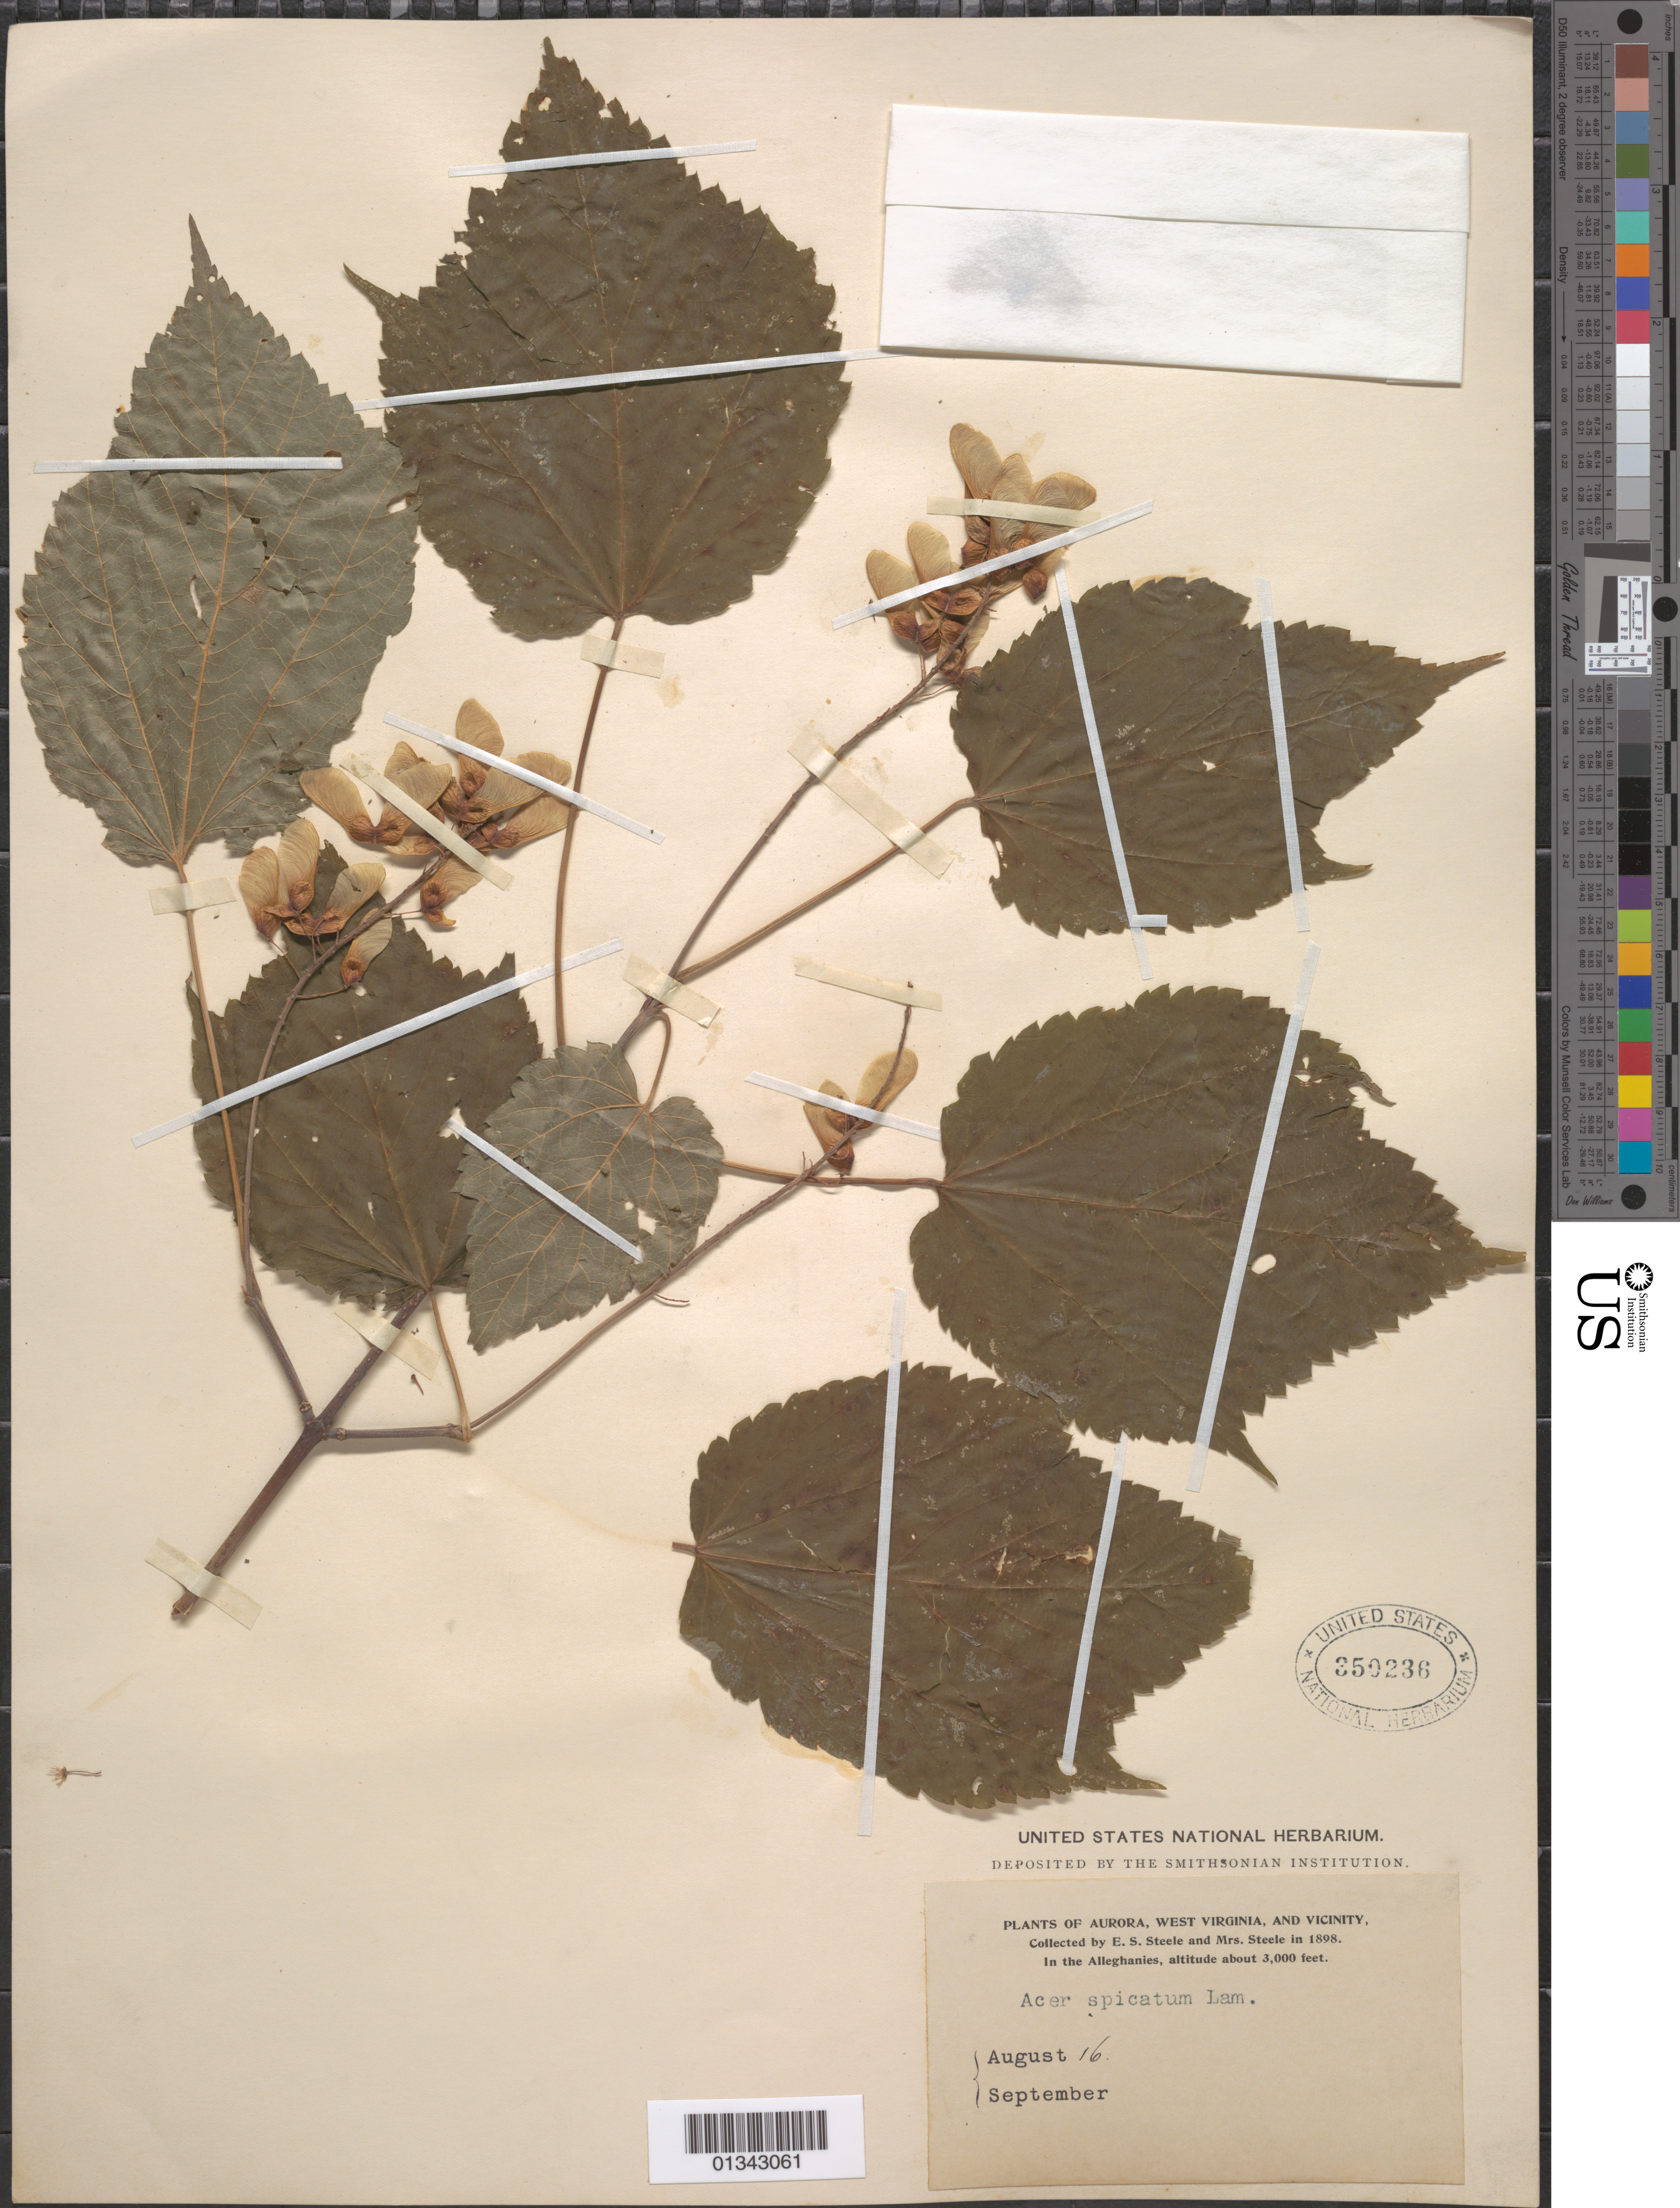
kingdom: Plantae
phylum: Tracheophyta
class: Magnoliopsida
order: Sapindales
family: Sapindaceae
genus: Acer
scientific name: Acer spicatum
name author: Lam.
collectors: E. Steele & Mrs. E. S. Steele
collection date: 1898-08-16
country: United States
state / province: West Virginia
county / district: Preston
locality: Alleghany Mts., Aurora, and vicinity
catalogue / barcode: US 350236